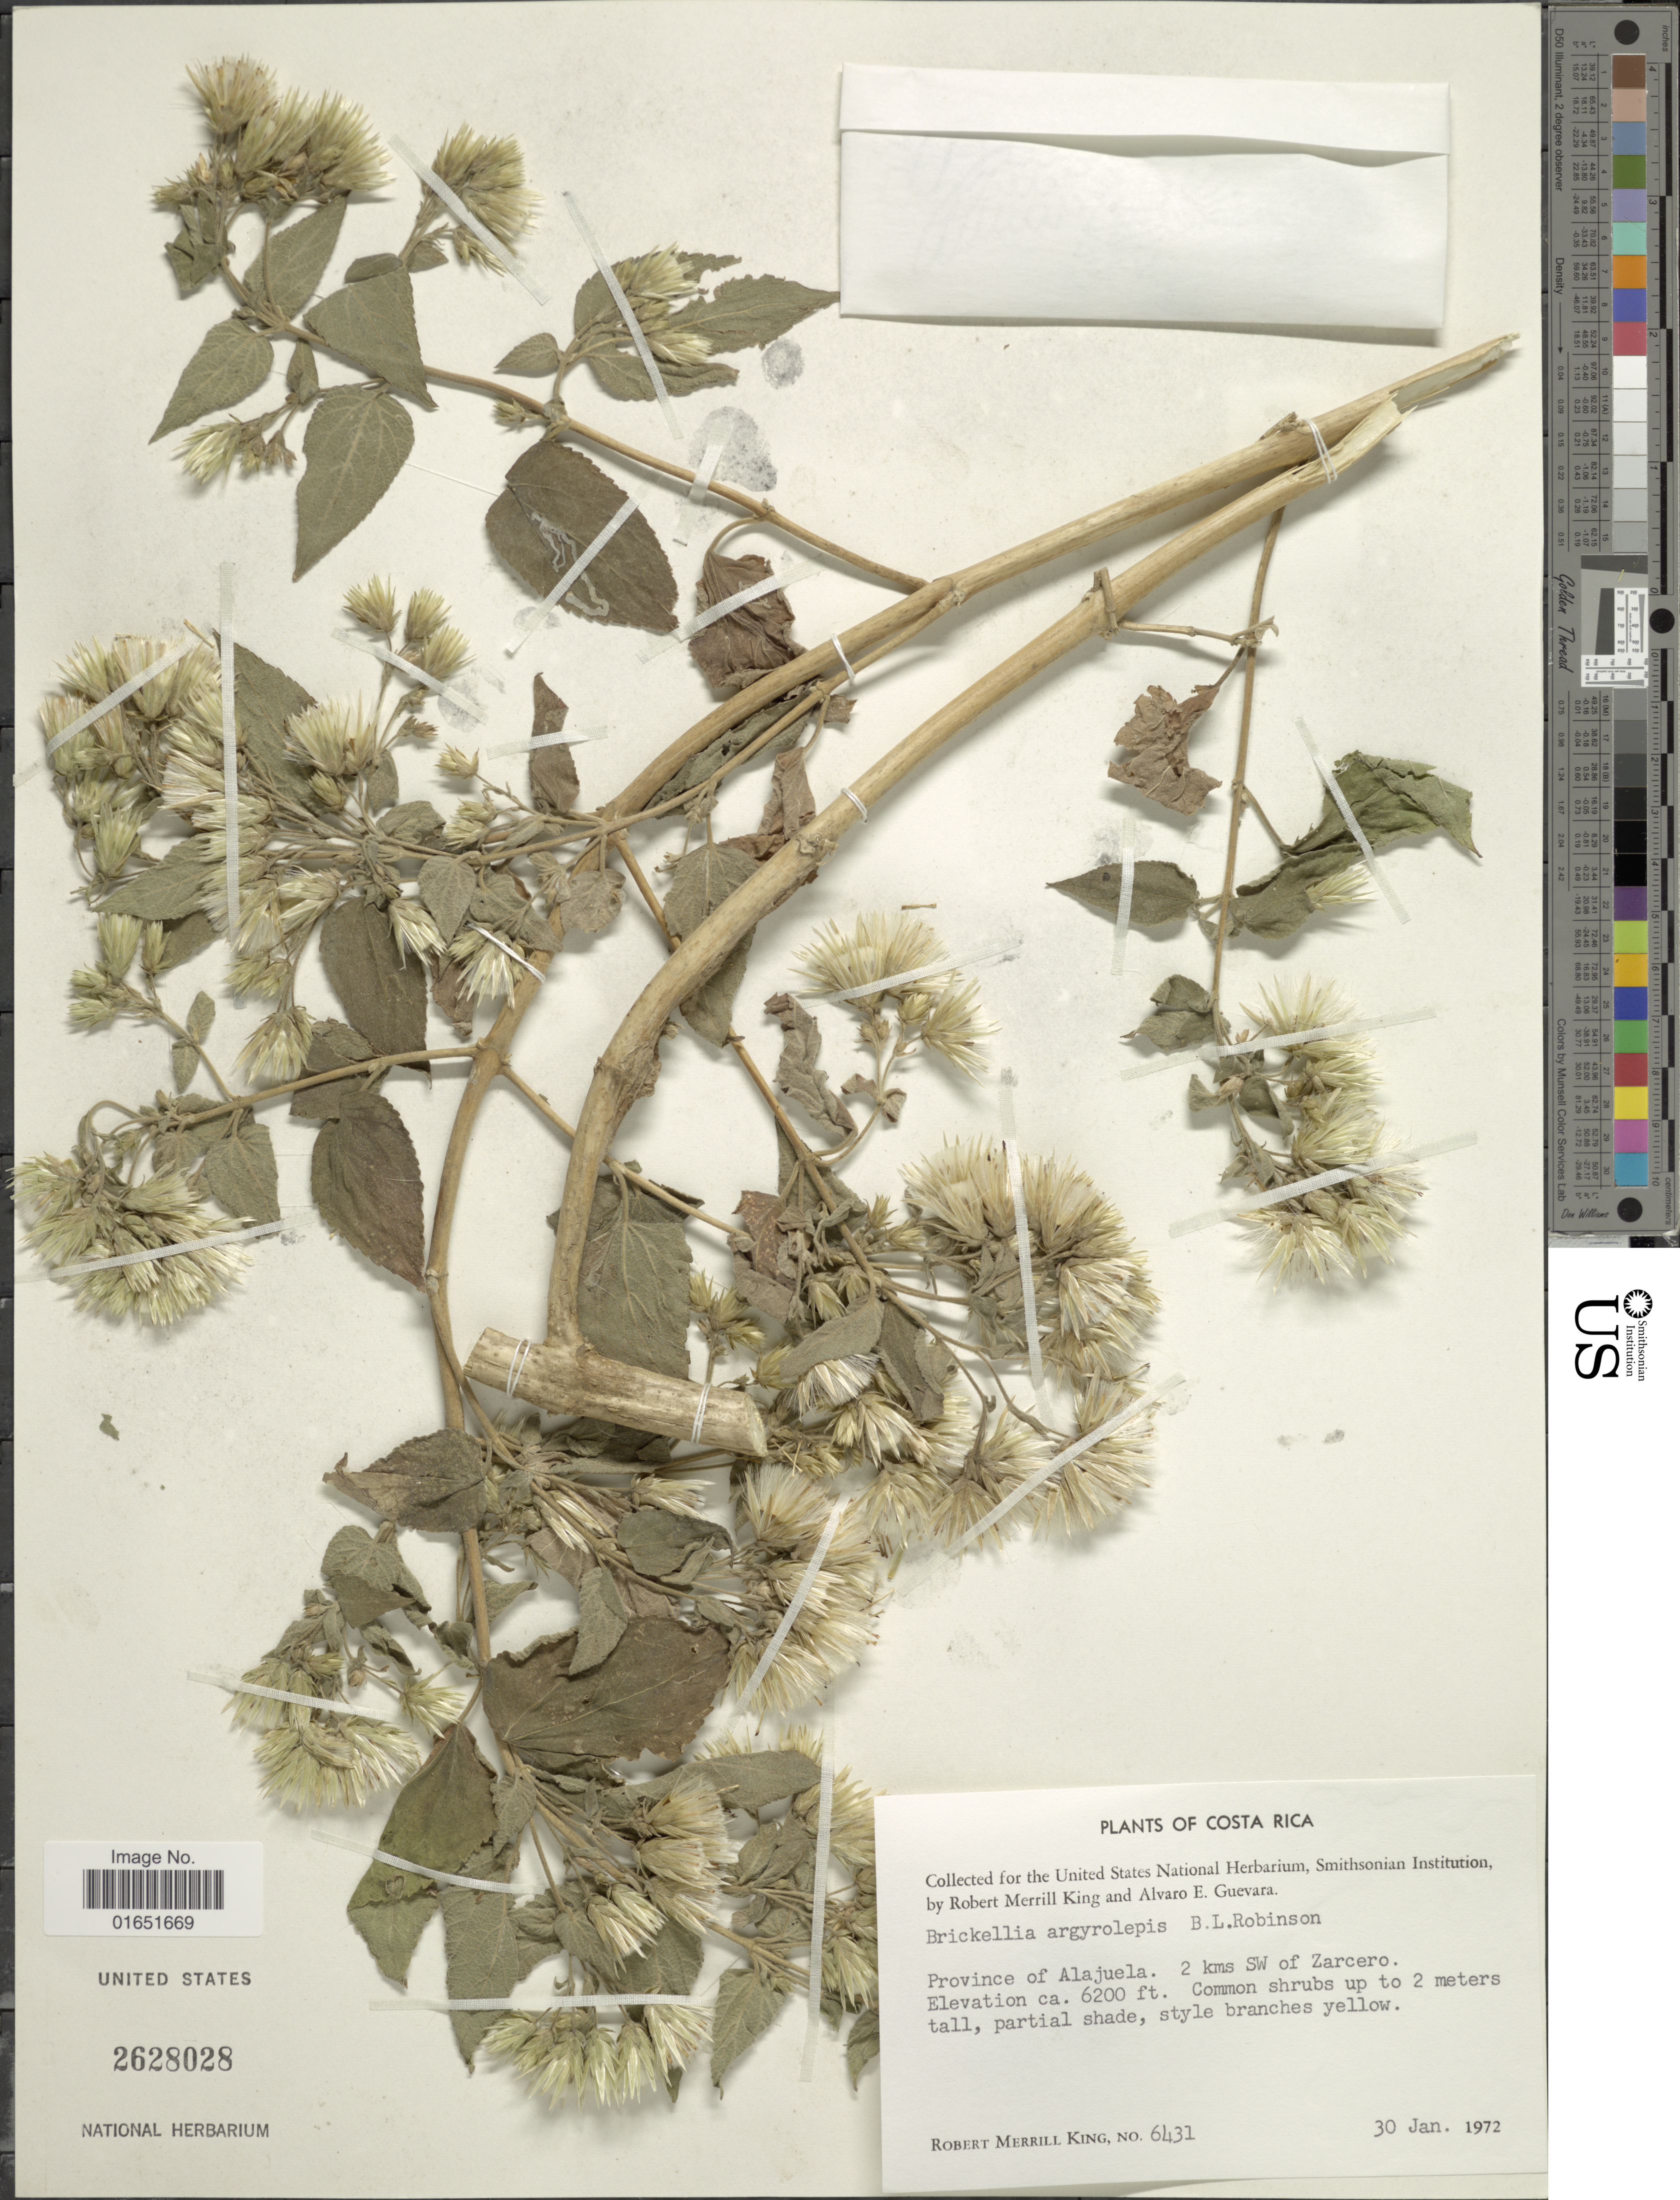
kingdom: Plantae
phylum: Tracheophyta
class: Magnoliopsida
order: Asterales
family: Asteraceae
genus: Brickellia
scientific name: Brickellia argyrolepis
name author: B.L. Rob.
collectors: R. M. King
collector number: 6431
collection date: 1972-01-30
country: Costa Rica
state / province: Alajuela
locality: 2 kms SW of Zarcero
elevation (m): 1890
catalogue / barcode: US 2628028